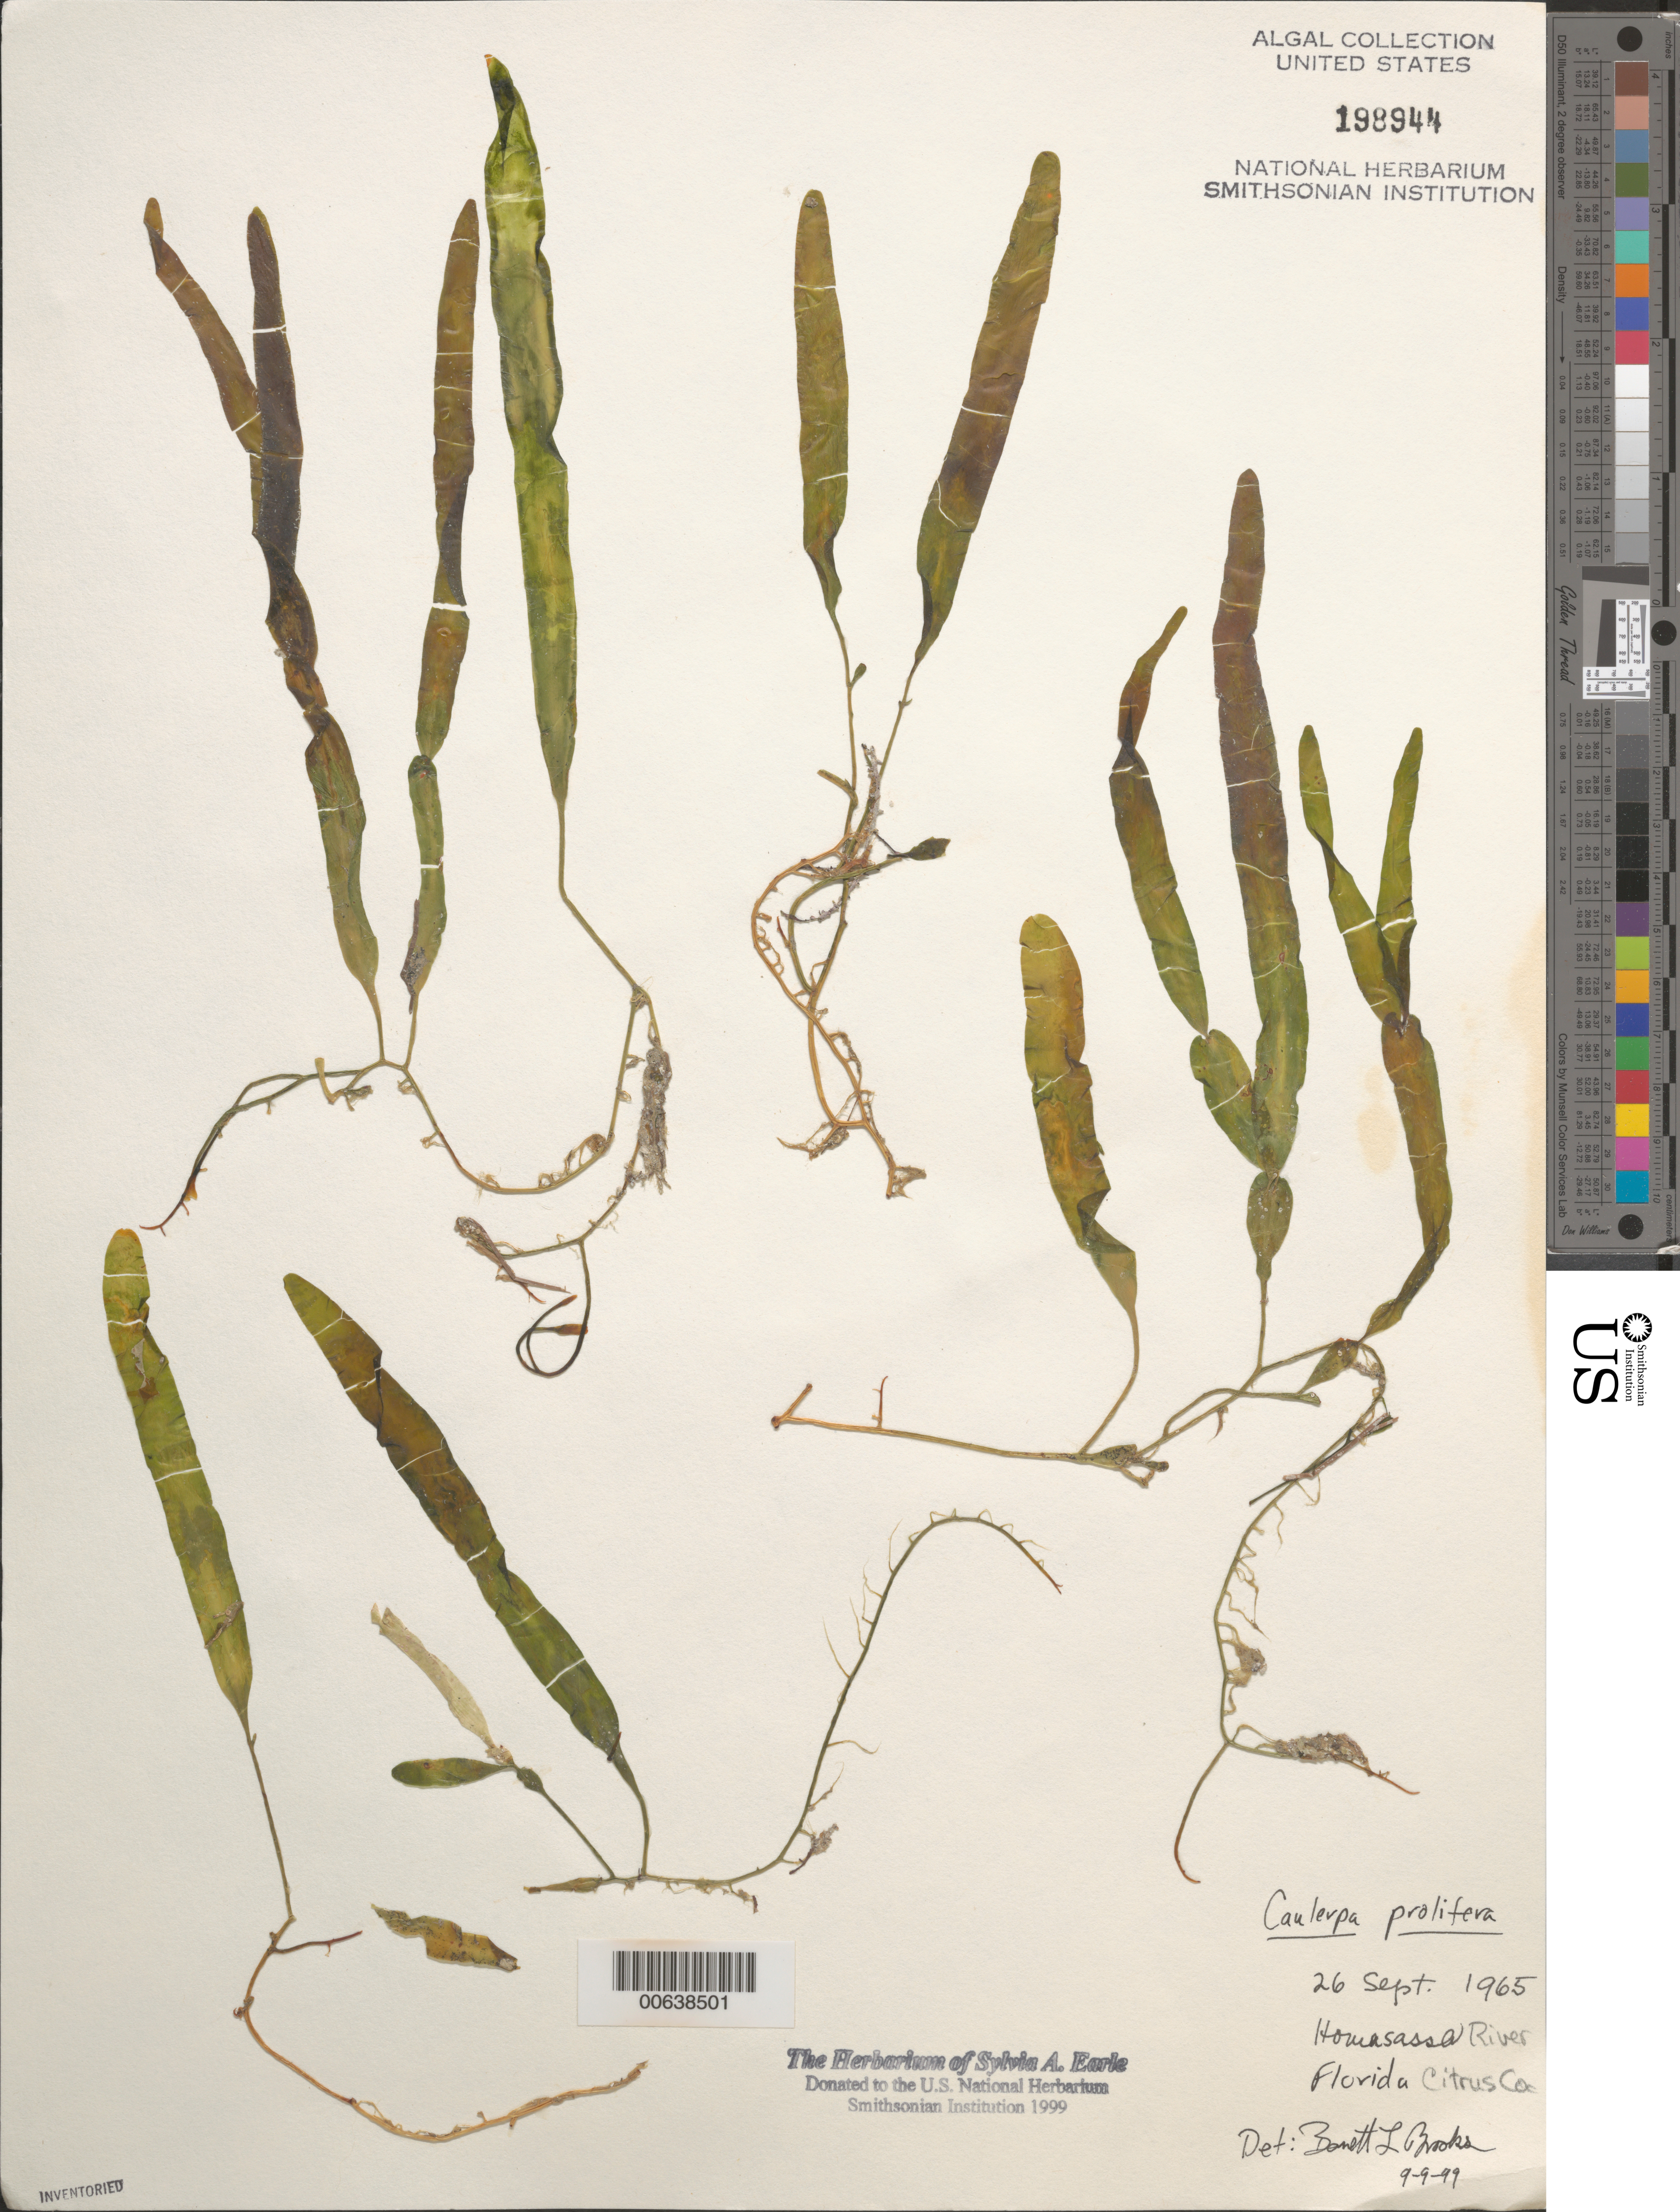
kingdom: Plantae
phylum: Chlorophyta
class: Ulvophyceae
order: Bryopsidales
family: Caulerpaceae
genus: Caulerpa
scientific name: Caulerpa prolifera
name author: (Forssk.) J.V.Lamouroux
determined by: Brooks, B. L., (BOT), Smithsonian Institution - National Museum of Natural History (UNITED STATES)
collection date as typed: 26 Sep 1965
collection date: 1965-09-26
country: United States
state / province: Florida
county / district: Citrus County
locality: Homosassa River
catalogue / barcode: US 198944